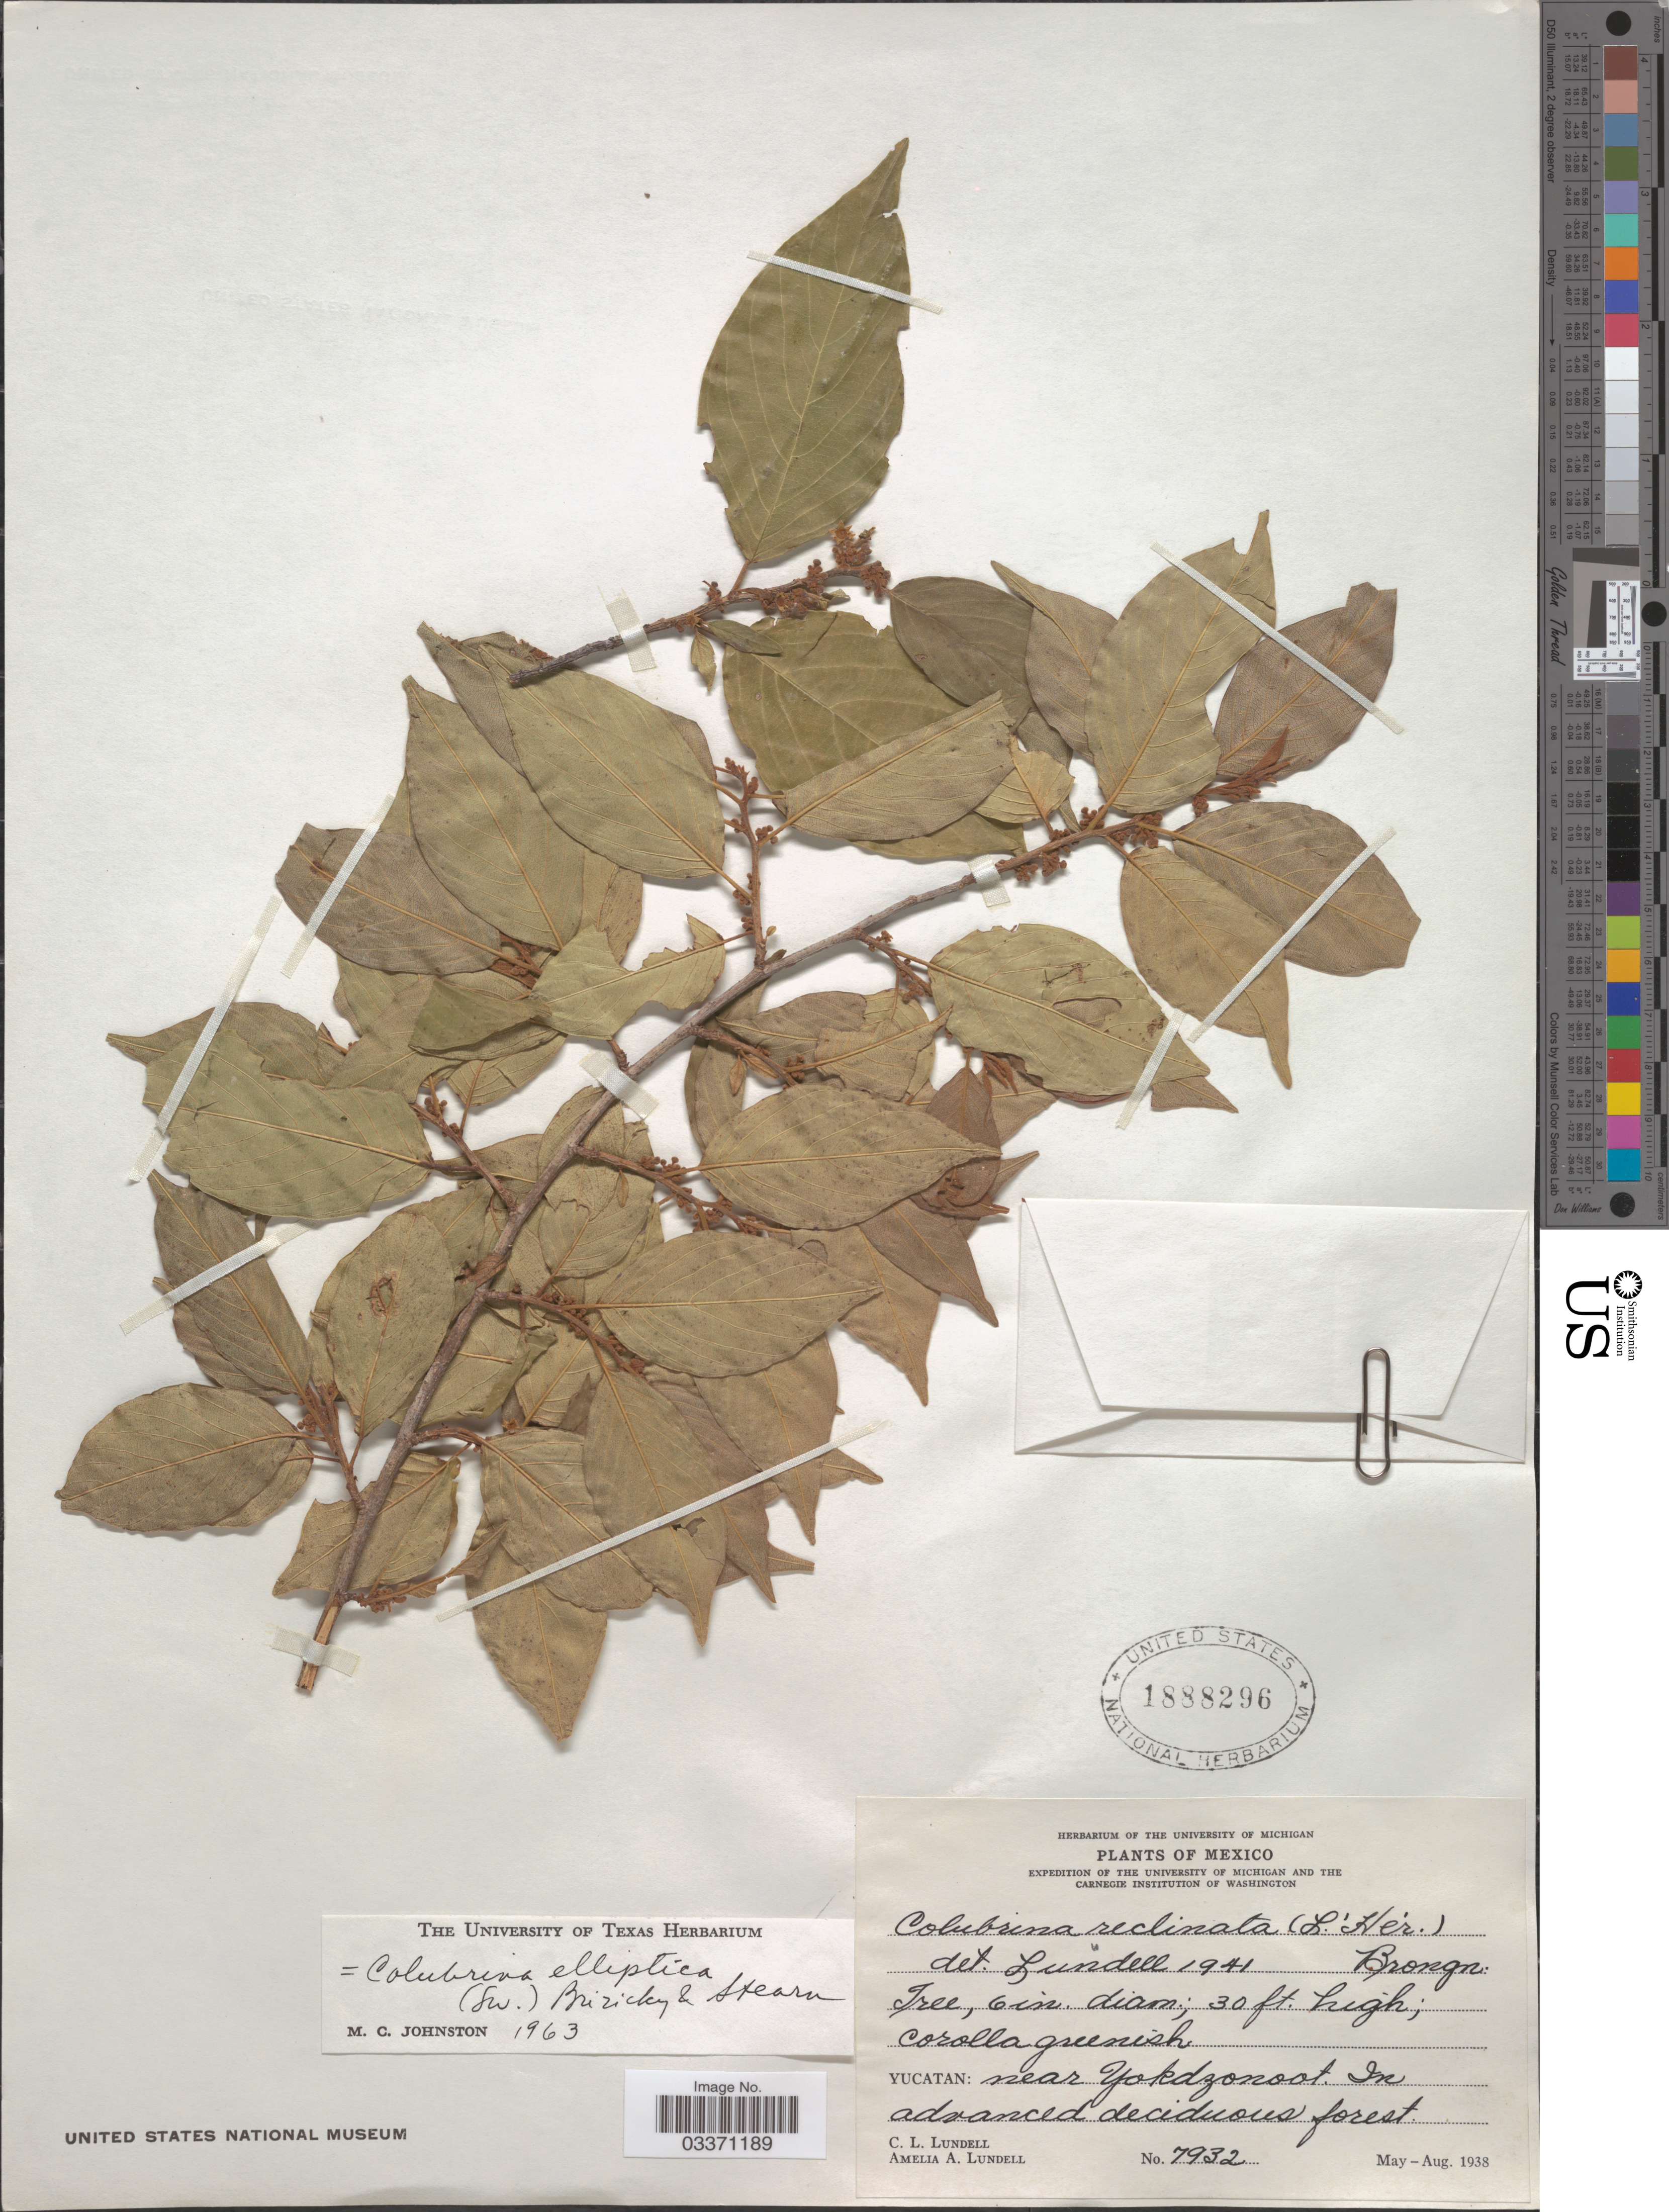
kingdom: Plantae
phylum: Tracheophyta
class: Magnoliopsida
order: Rosales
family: Rhamnaceae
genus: Colubrina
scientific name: Colubrina elliptica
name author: (Sw.) Brizicky & W.L. Stern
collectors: C. L. Lundell & A. A. Lundell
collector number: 7932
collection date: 1938-05/1938-08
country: Mexico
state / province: Yucatán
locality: Near Yokdzonoot.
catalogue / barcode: US 1888296